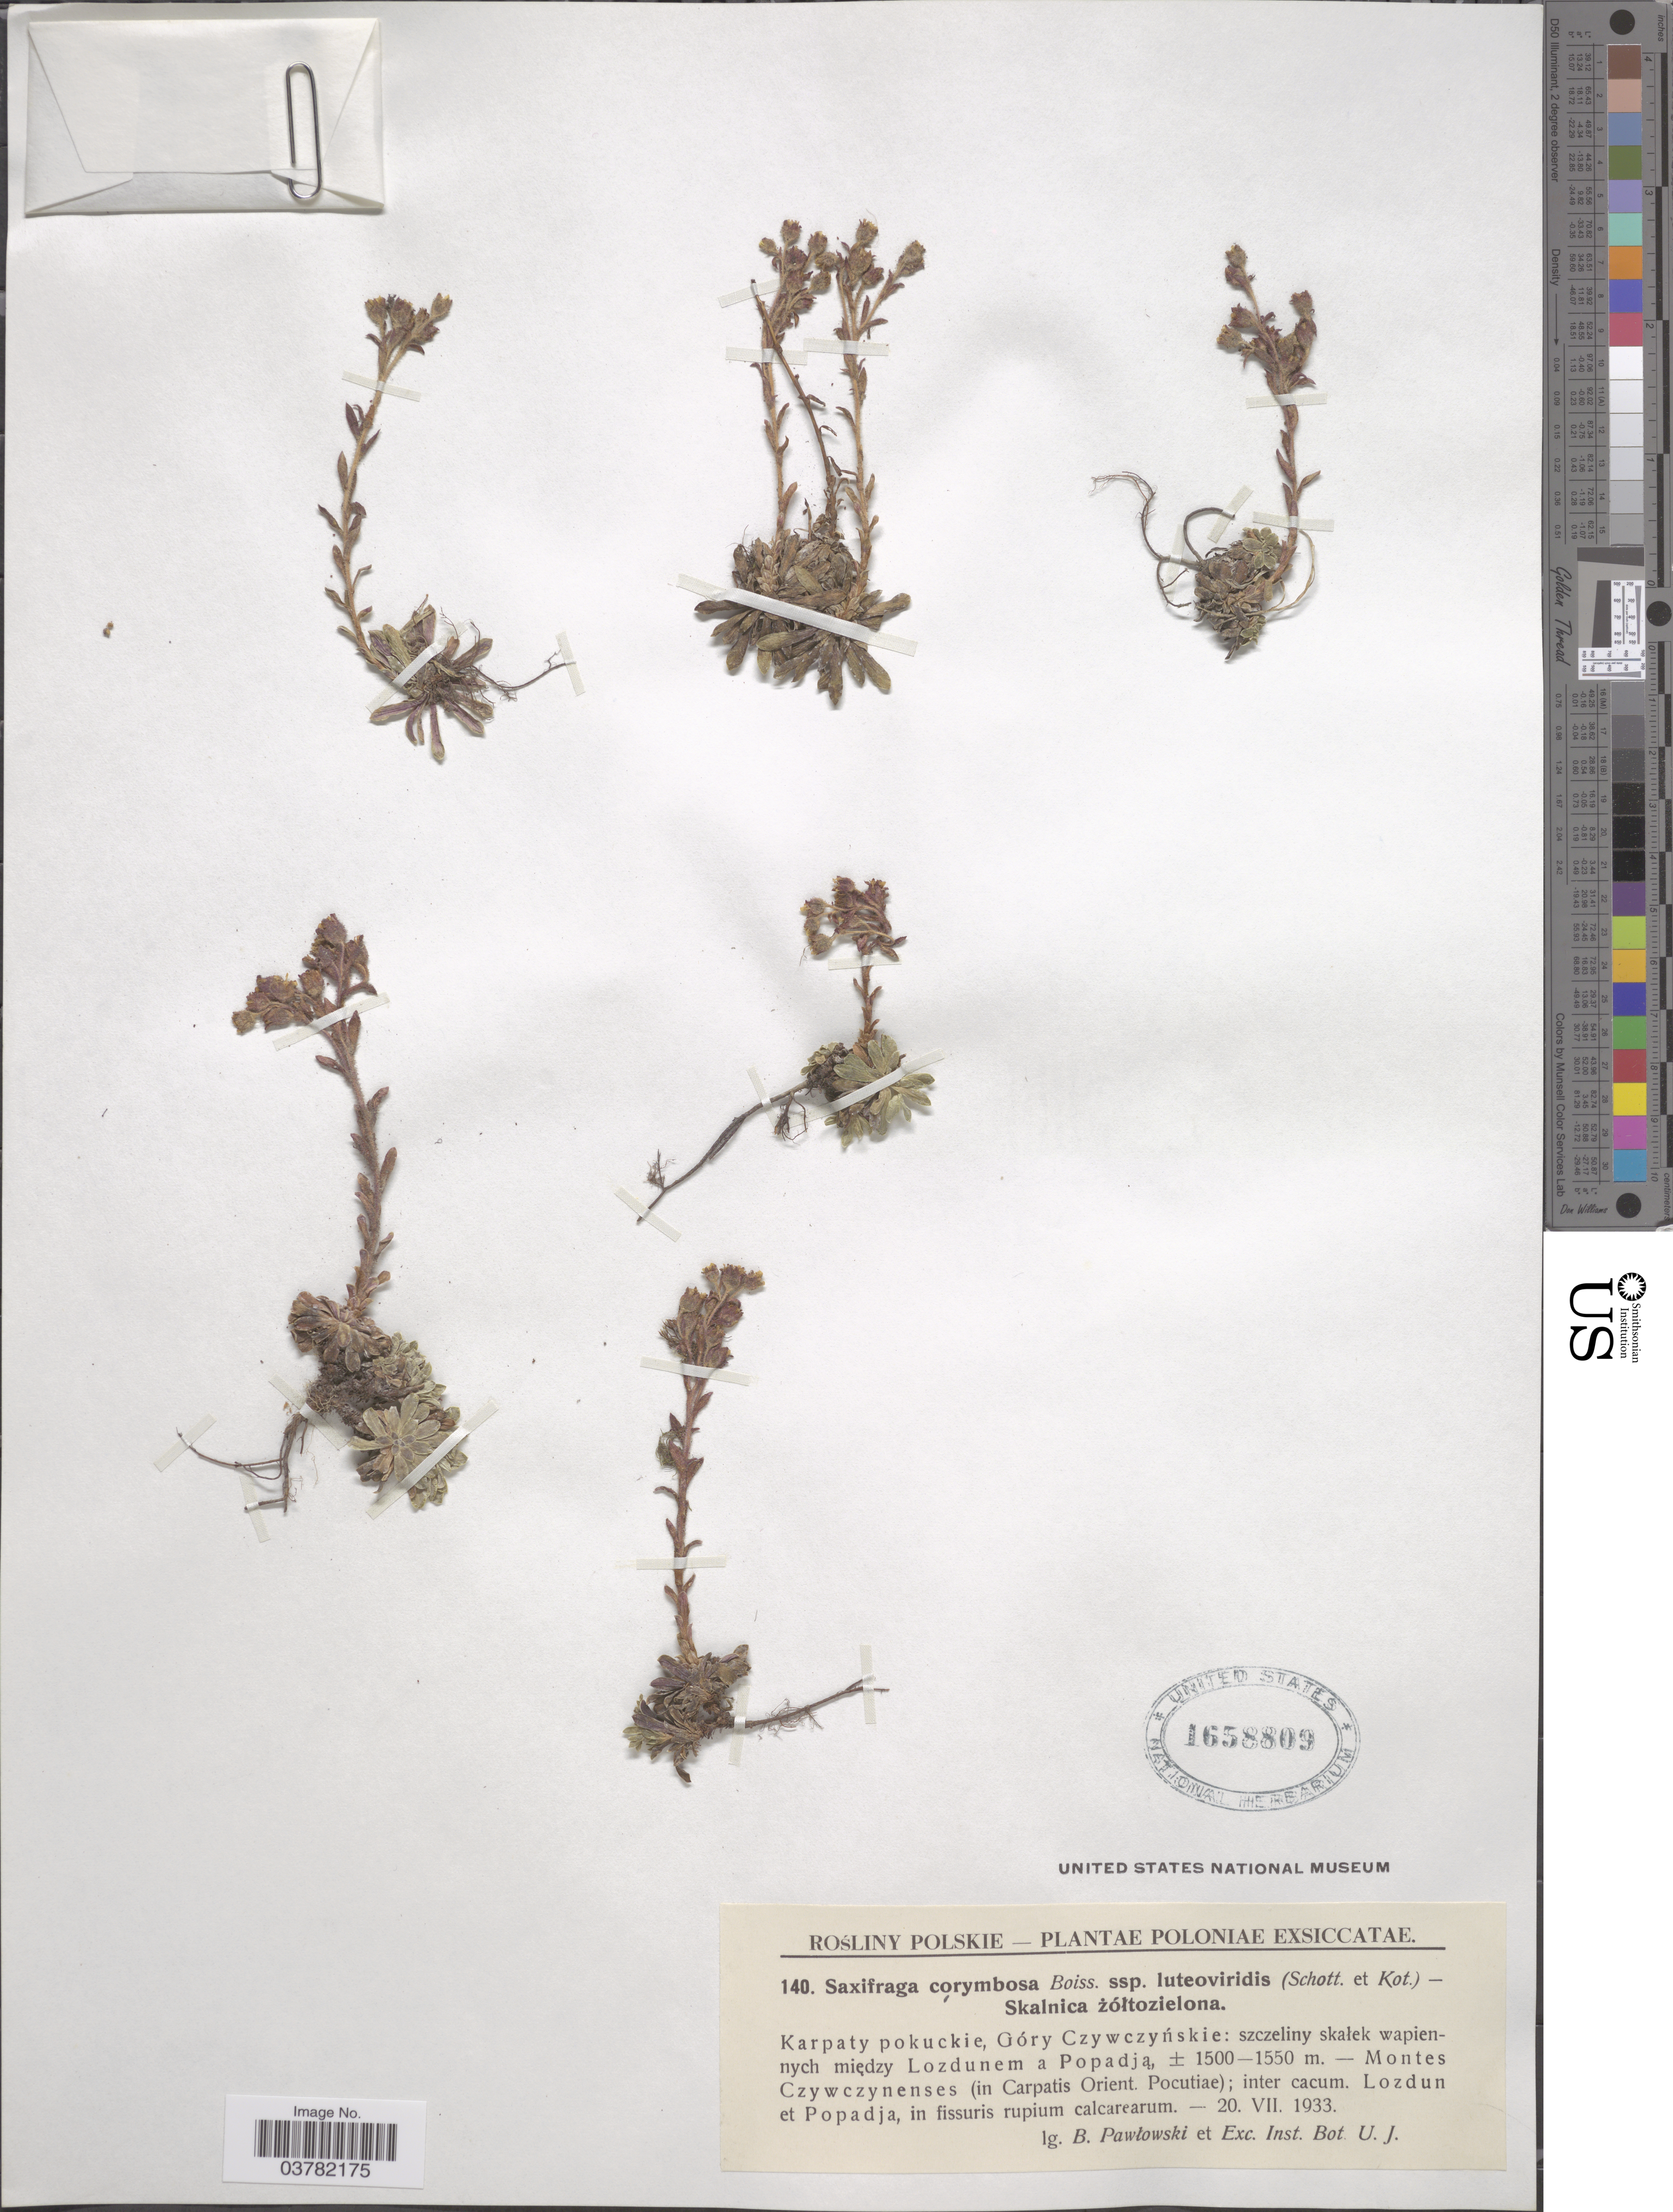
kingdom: Plantae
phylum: Tracheophyta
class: Magnoliopsida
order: Saxifragales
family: Saxifragaceae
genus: Saxifraga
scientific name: Saxifraga corymbosa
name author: Luce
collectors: B. Pawlowski & Exc. Inst. Bot. U. J.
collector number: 140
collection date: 1933-07-20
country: Poland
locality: Poloniae. Montes Czywczynenses (in Carpatis Orient. Pocutiae); inter cacum. Lozdun et Popadja, in fissuris rupium calcarearum.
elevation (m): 1500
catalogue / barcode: US 1658809